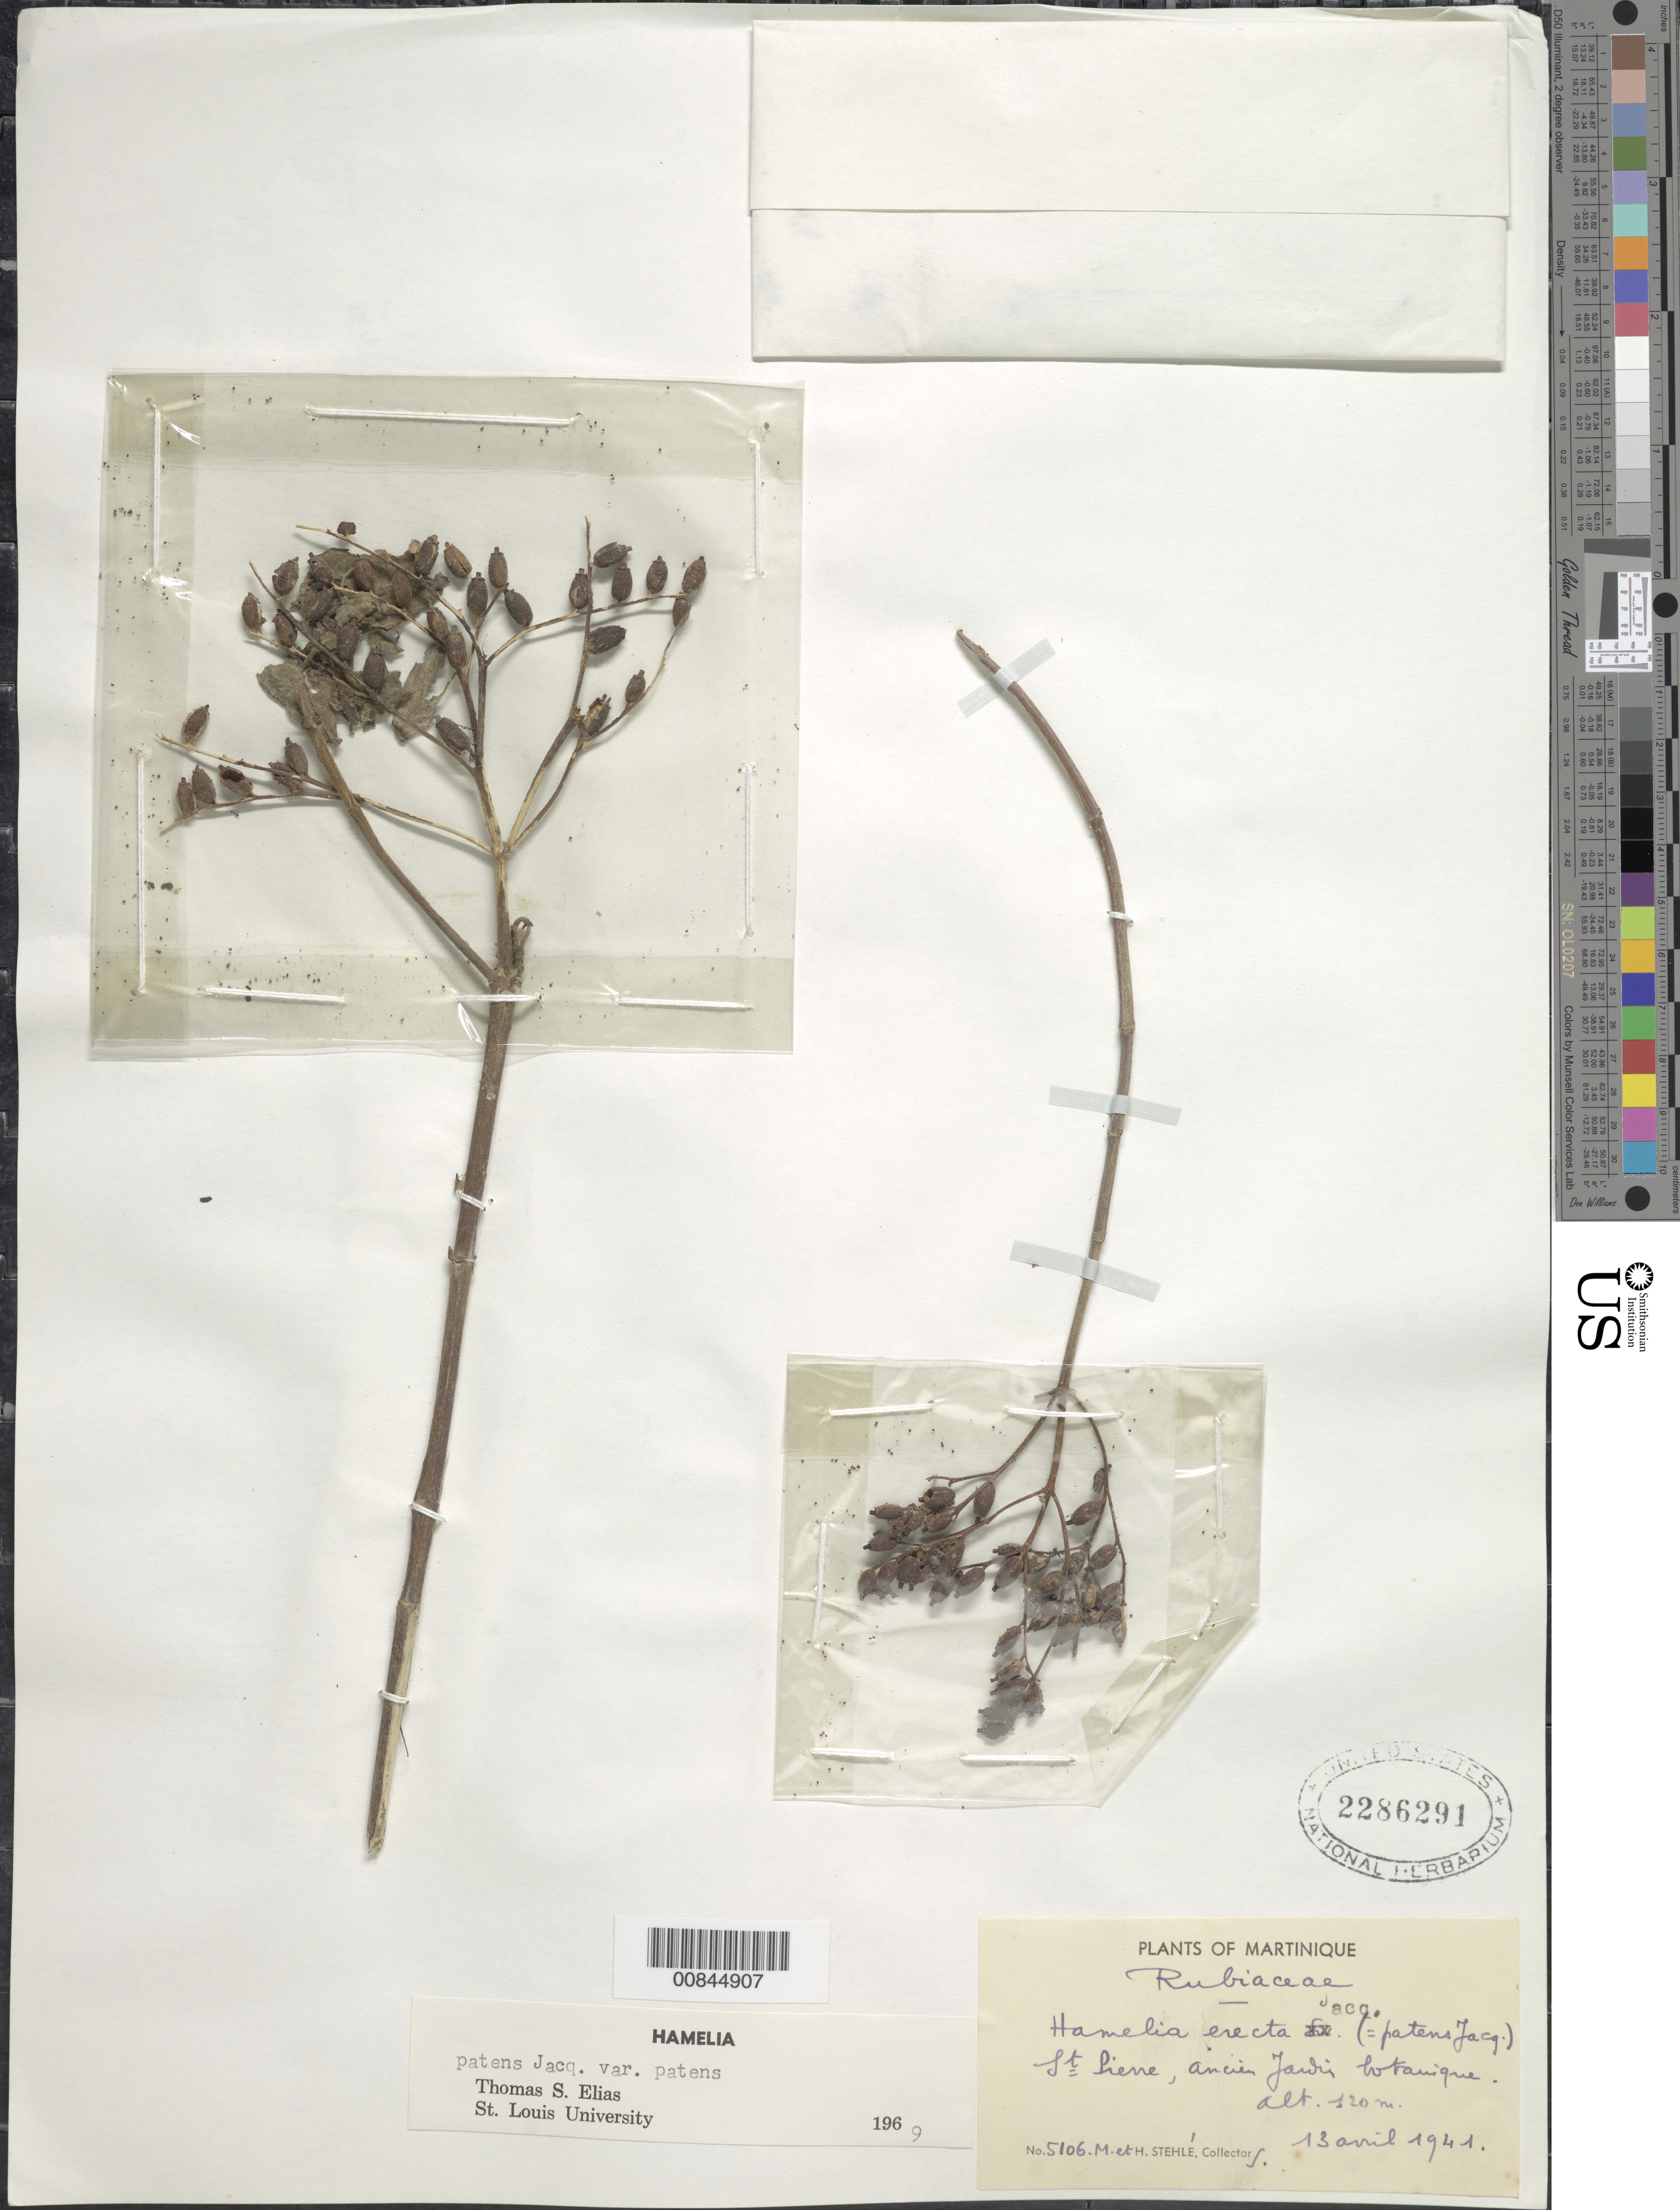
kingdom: Plantae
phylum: Tracheophyta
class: Magnoliopsida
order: Gentianales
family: Rubiaceae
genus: Hamelia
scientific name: Hamelia patens var. patens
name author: Jacq.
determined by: Elias, T. S.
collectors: H. Stehlé & M. Stehlé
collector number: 5106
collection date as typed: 13 Apr 1941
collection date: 1941-04-13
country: Martinique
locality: St. Pierre. Ancien jardin botanique.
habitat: Ancien jardin botanique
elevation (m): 120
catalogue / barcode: US 2286291